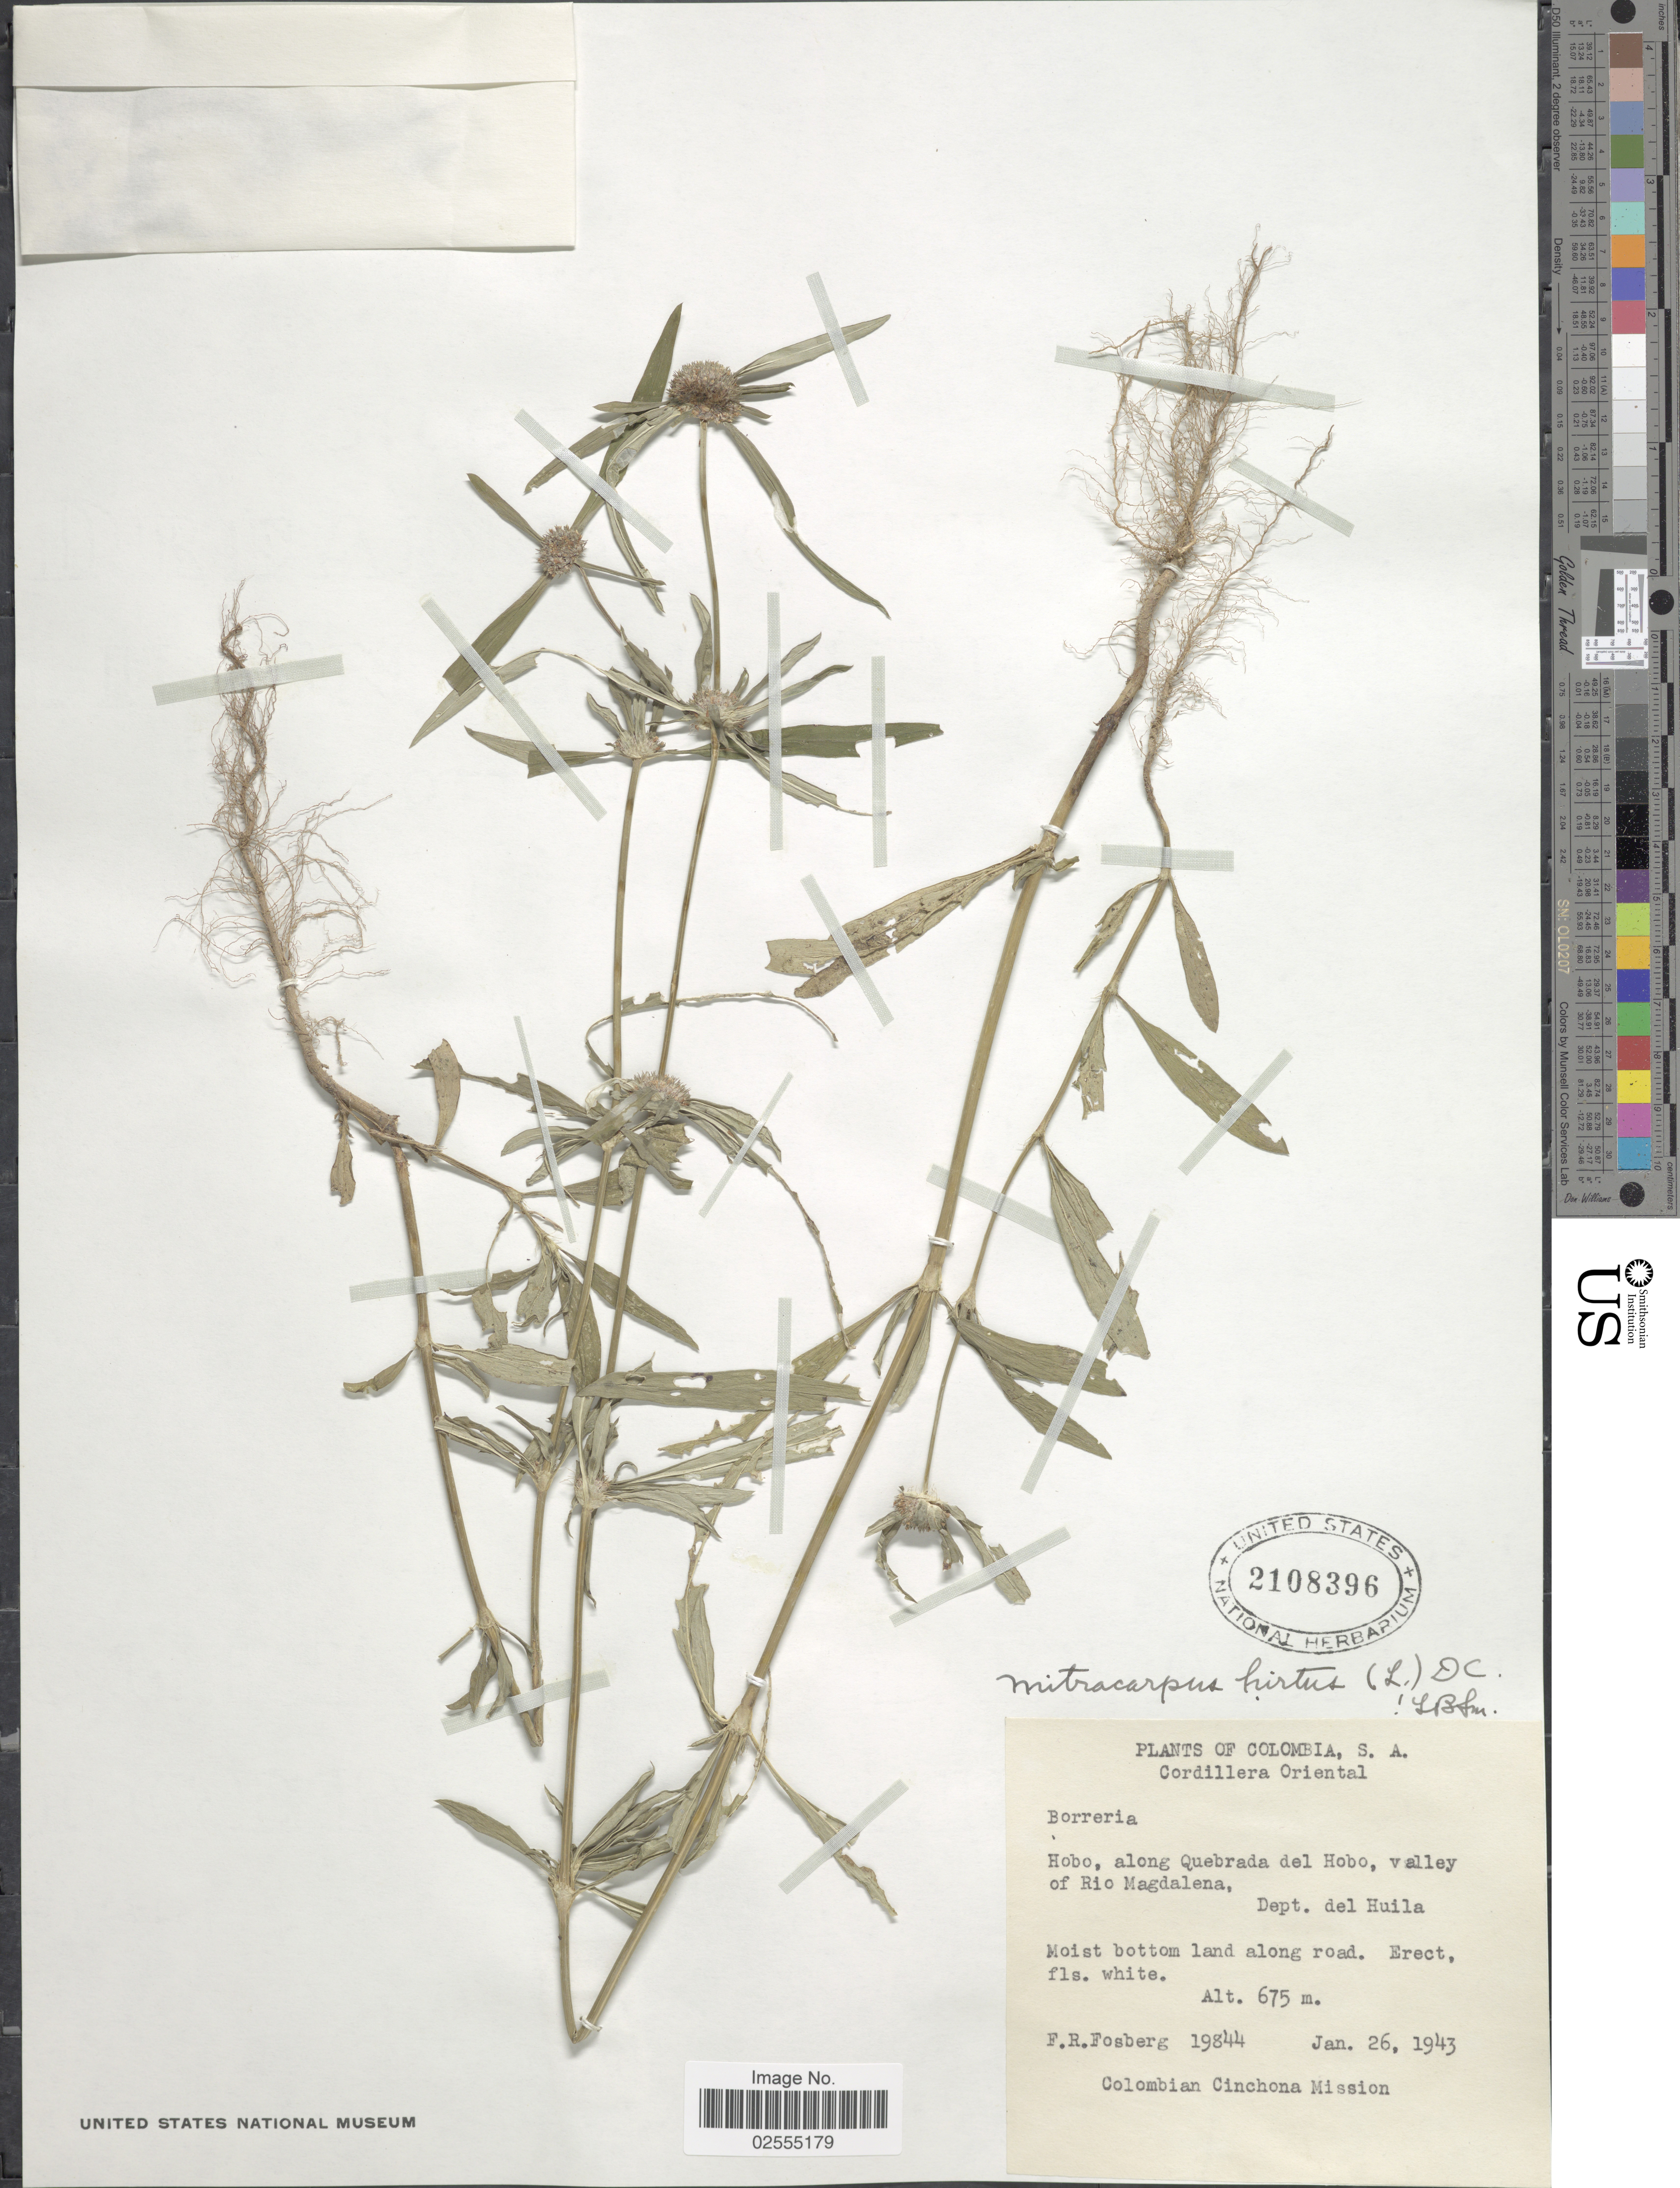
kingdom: Plantae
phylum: Tracheophyta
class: Magnoliopsida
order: Gentianales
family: Rubiaceae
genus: Mitracarpus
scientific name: Mitracarpus hirtus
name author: (L.) DC.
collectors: F. R. Fosberg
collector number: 19844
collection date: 1943-01-26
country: Colombia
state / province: Huila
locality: Cordillera Oriental, Hobo, along Quebrada del Hobo, valley of Rio Magdalena, Dept. del Huila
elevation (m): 675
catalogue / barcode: US 2108396